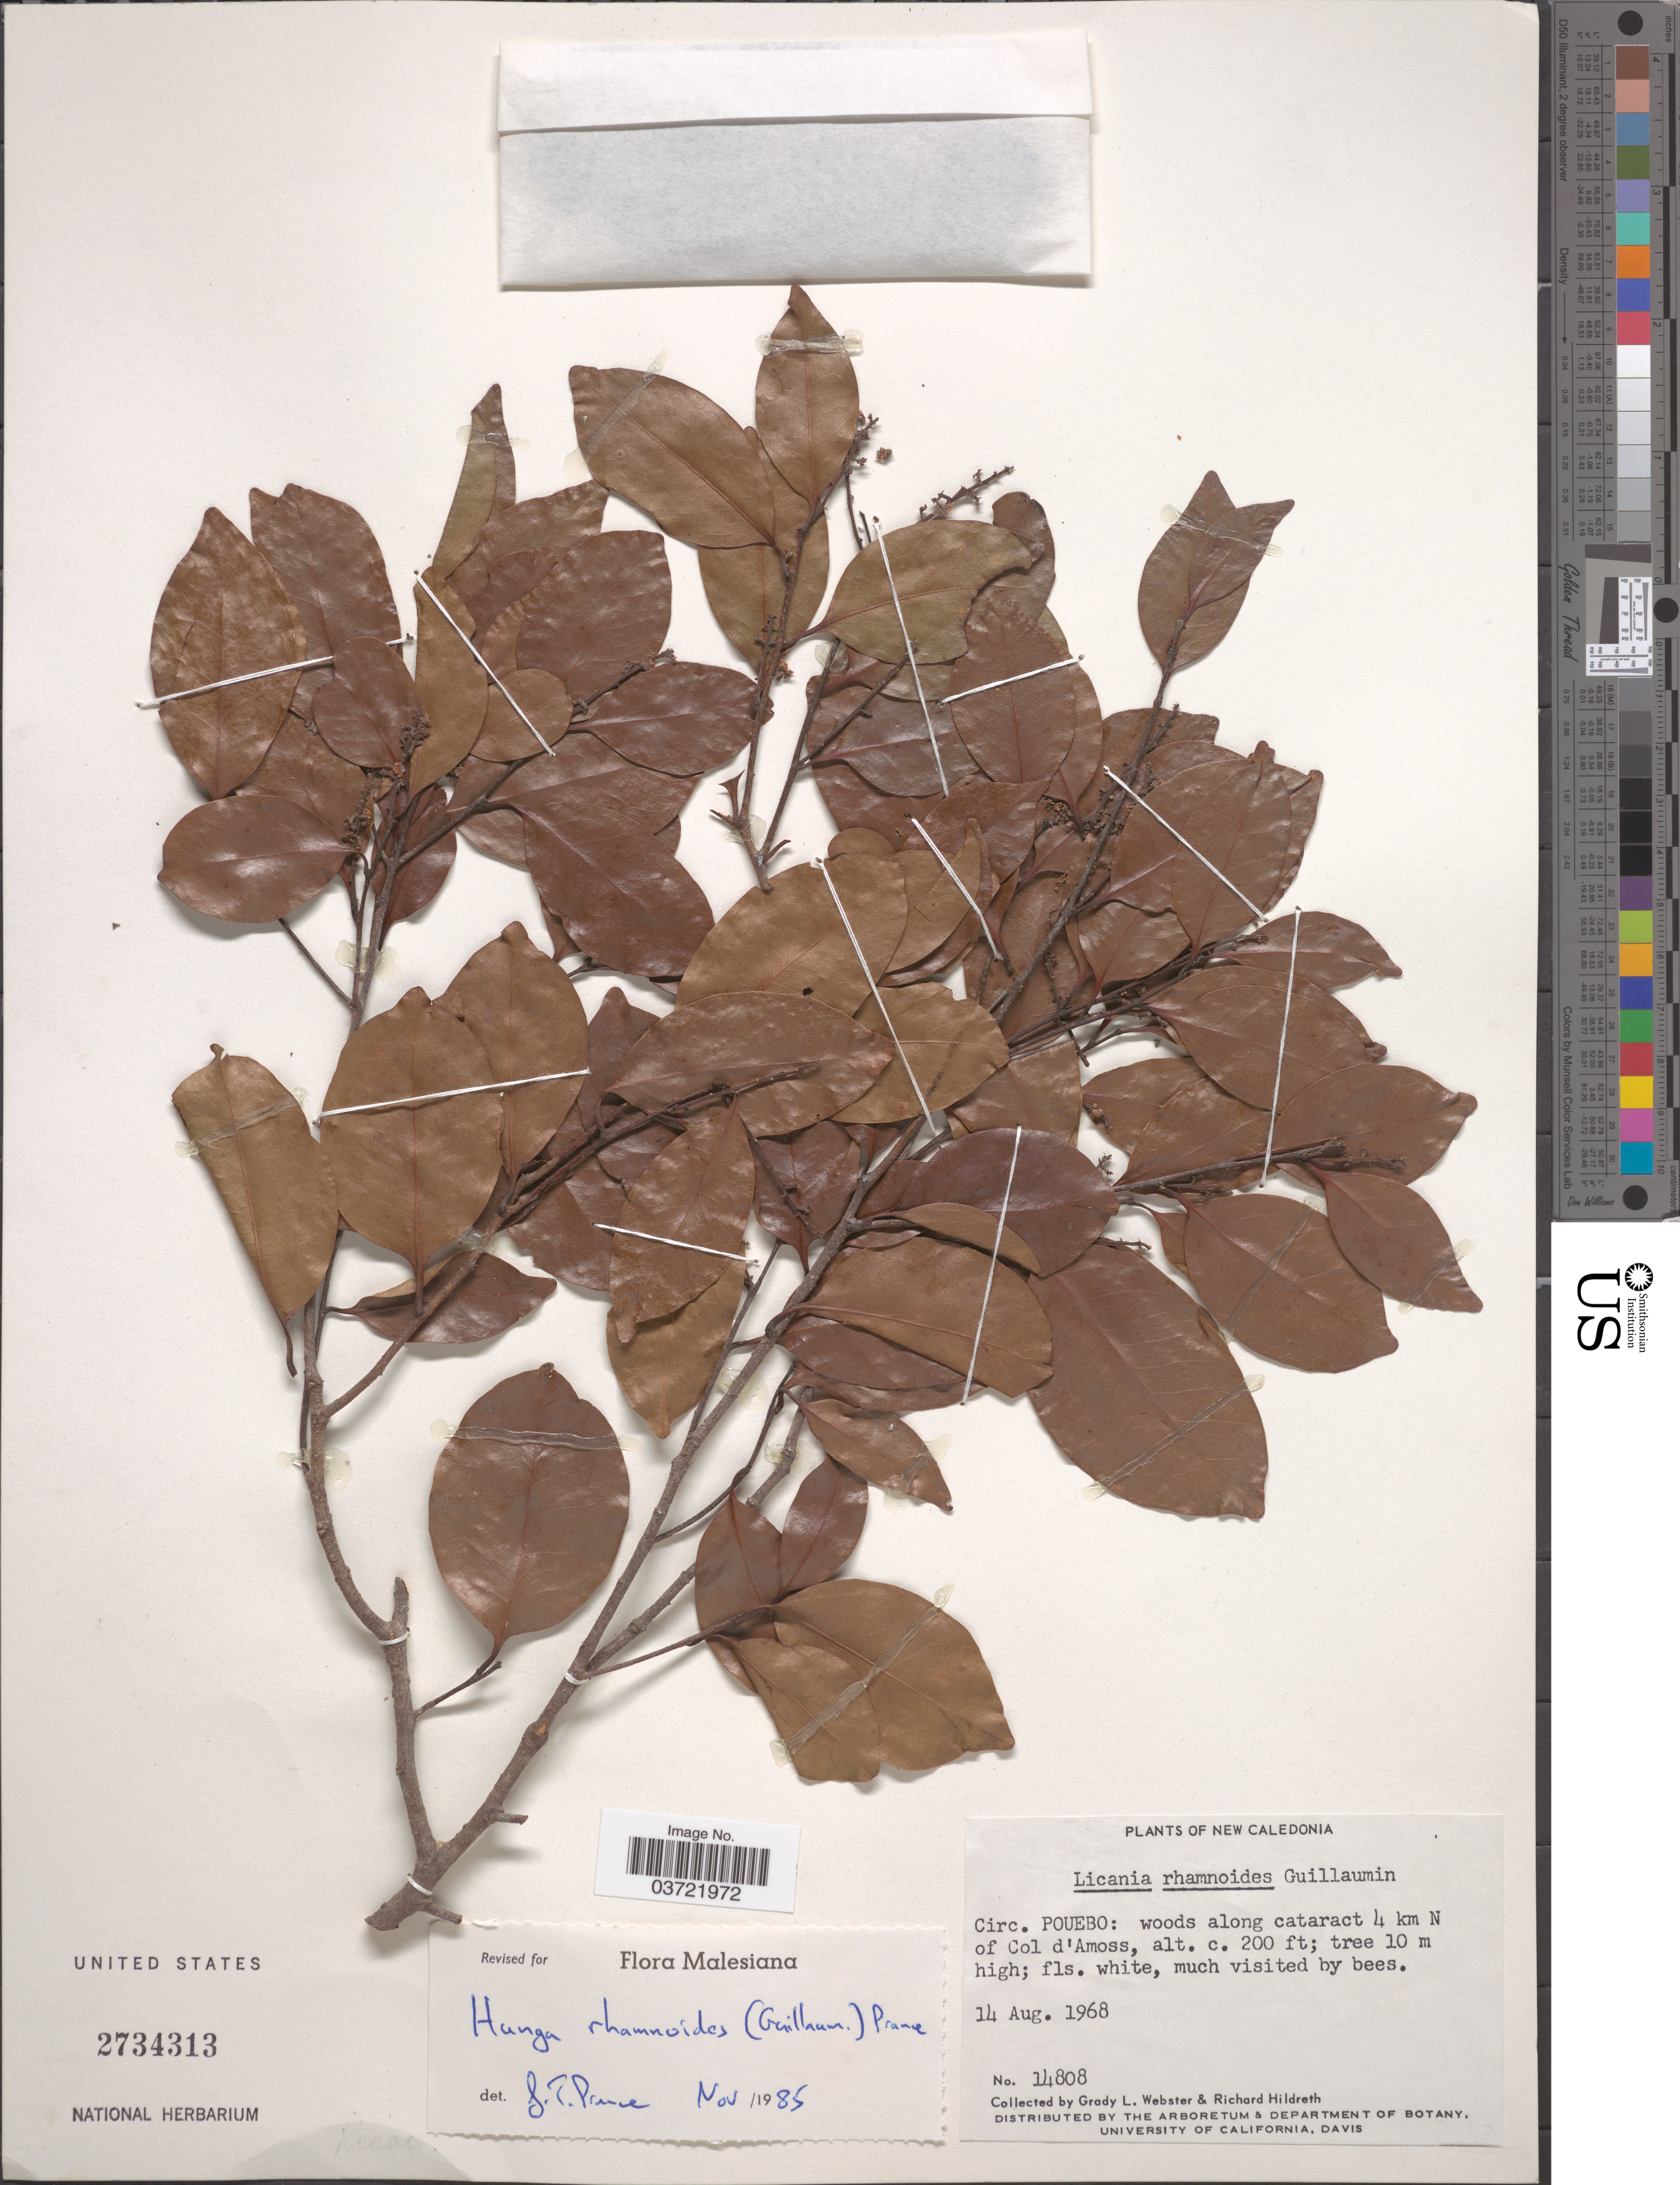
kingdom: Plantae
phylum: Tracheophyta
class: Magnoliopsida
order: Malpighiales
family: Chrysobalanaceae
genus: Hunga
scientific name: Hunga rhamnoides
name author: (Guillaumin) Prance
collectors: G. L. Webster & R. Hildreth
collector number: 14808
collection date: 1968-08-14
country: New Caledonia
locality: Circ. Pouebo: woods along cataract 4 km N of Col d'Amoss.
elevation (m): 61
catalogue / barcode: US 2734313